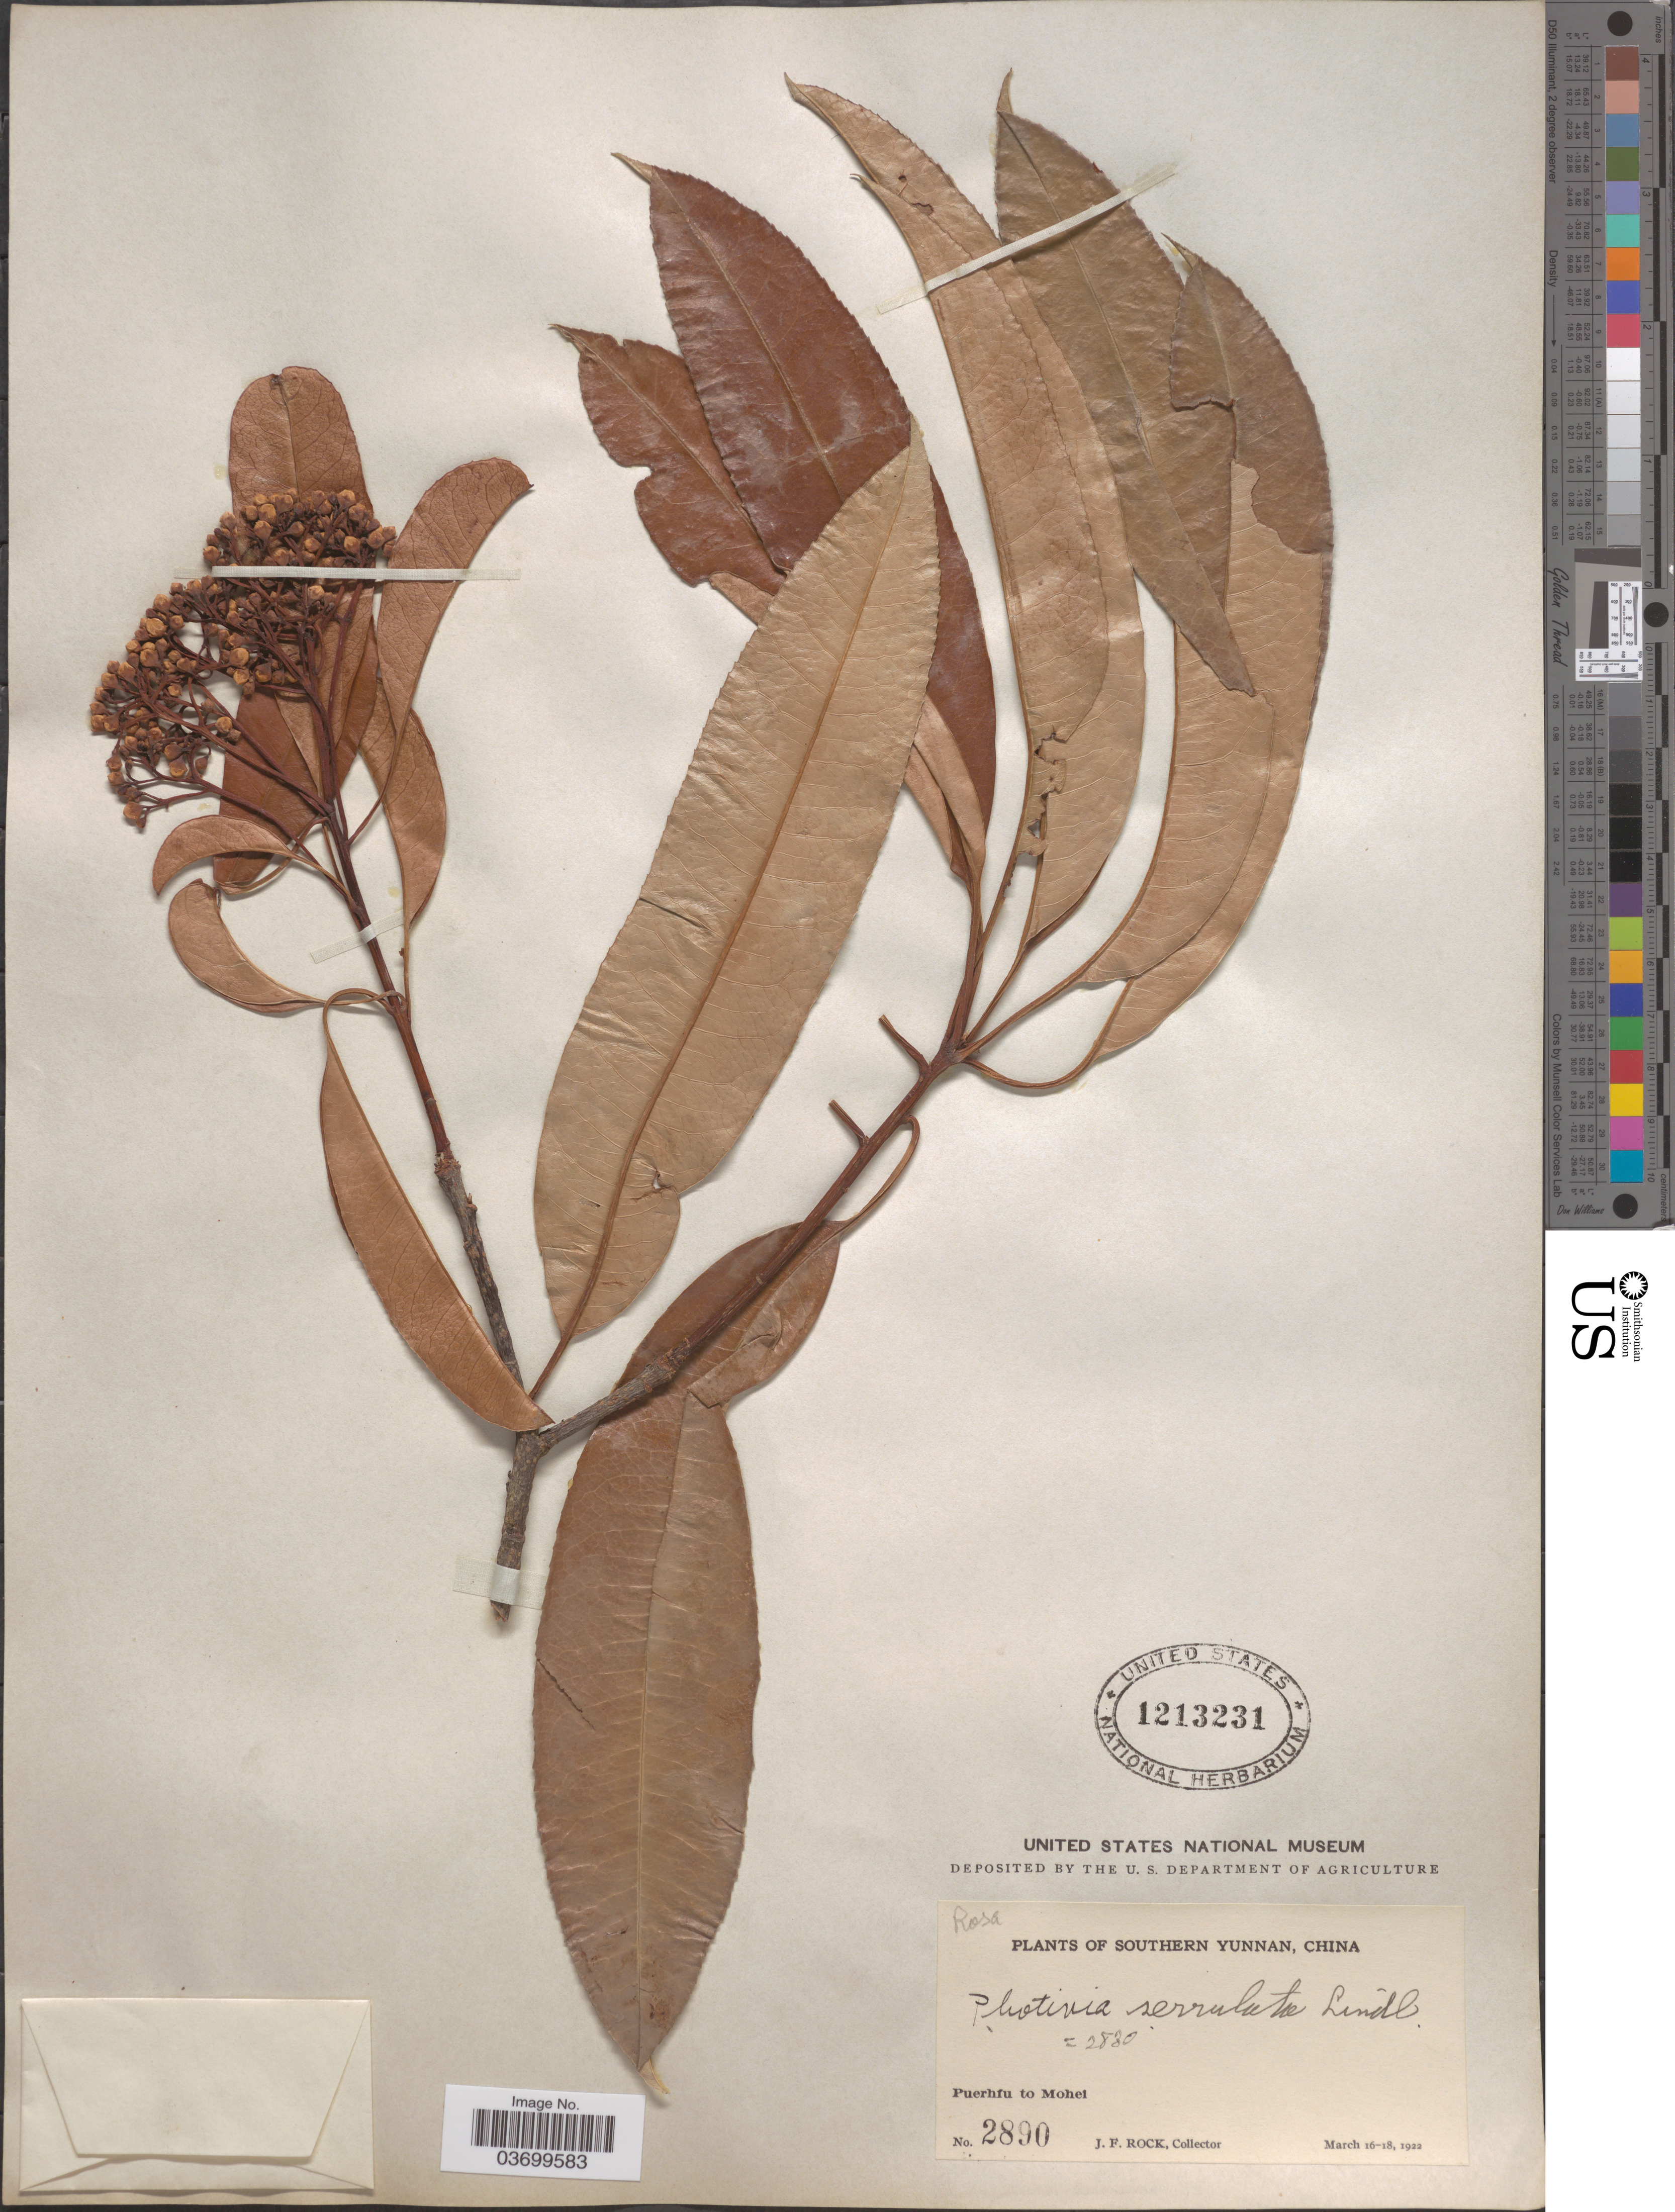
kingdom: Plantae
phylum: Tracheophyta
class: Magnoliopsida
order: Rosales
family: Rosaceae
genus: Photinia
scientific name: Photinia serrulata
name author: Franch. & Sav.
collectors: J. Rock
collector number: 2890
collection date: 1922-03-16/1922-03-18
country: China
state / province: Yunnan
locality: Southern Yunnan. Puerhfu to Mohei.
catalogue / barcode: US 1213231